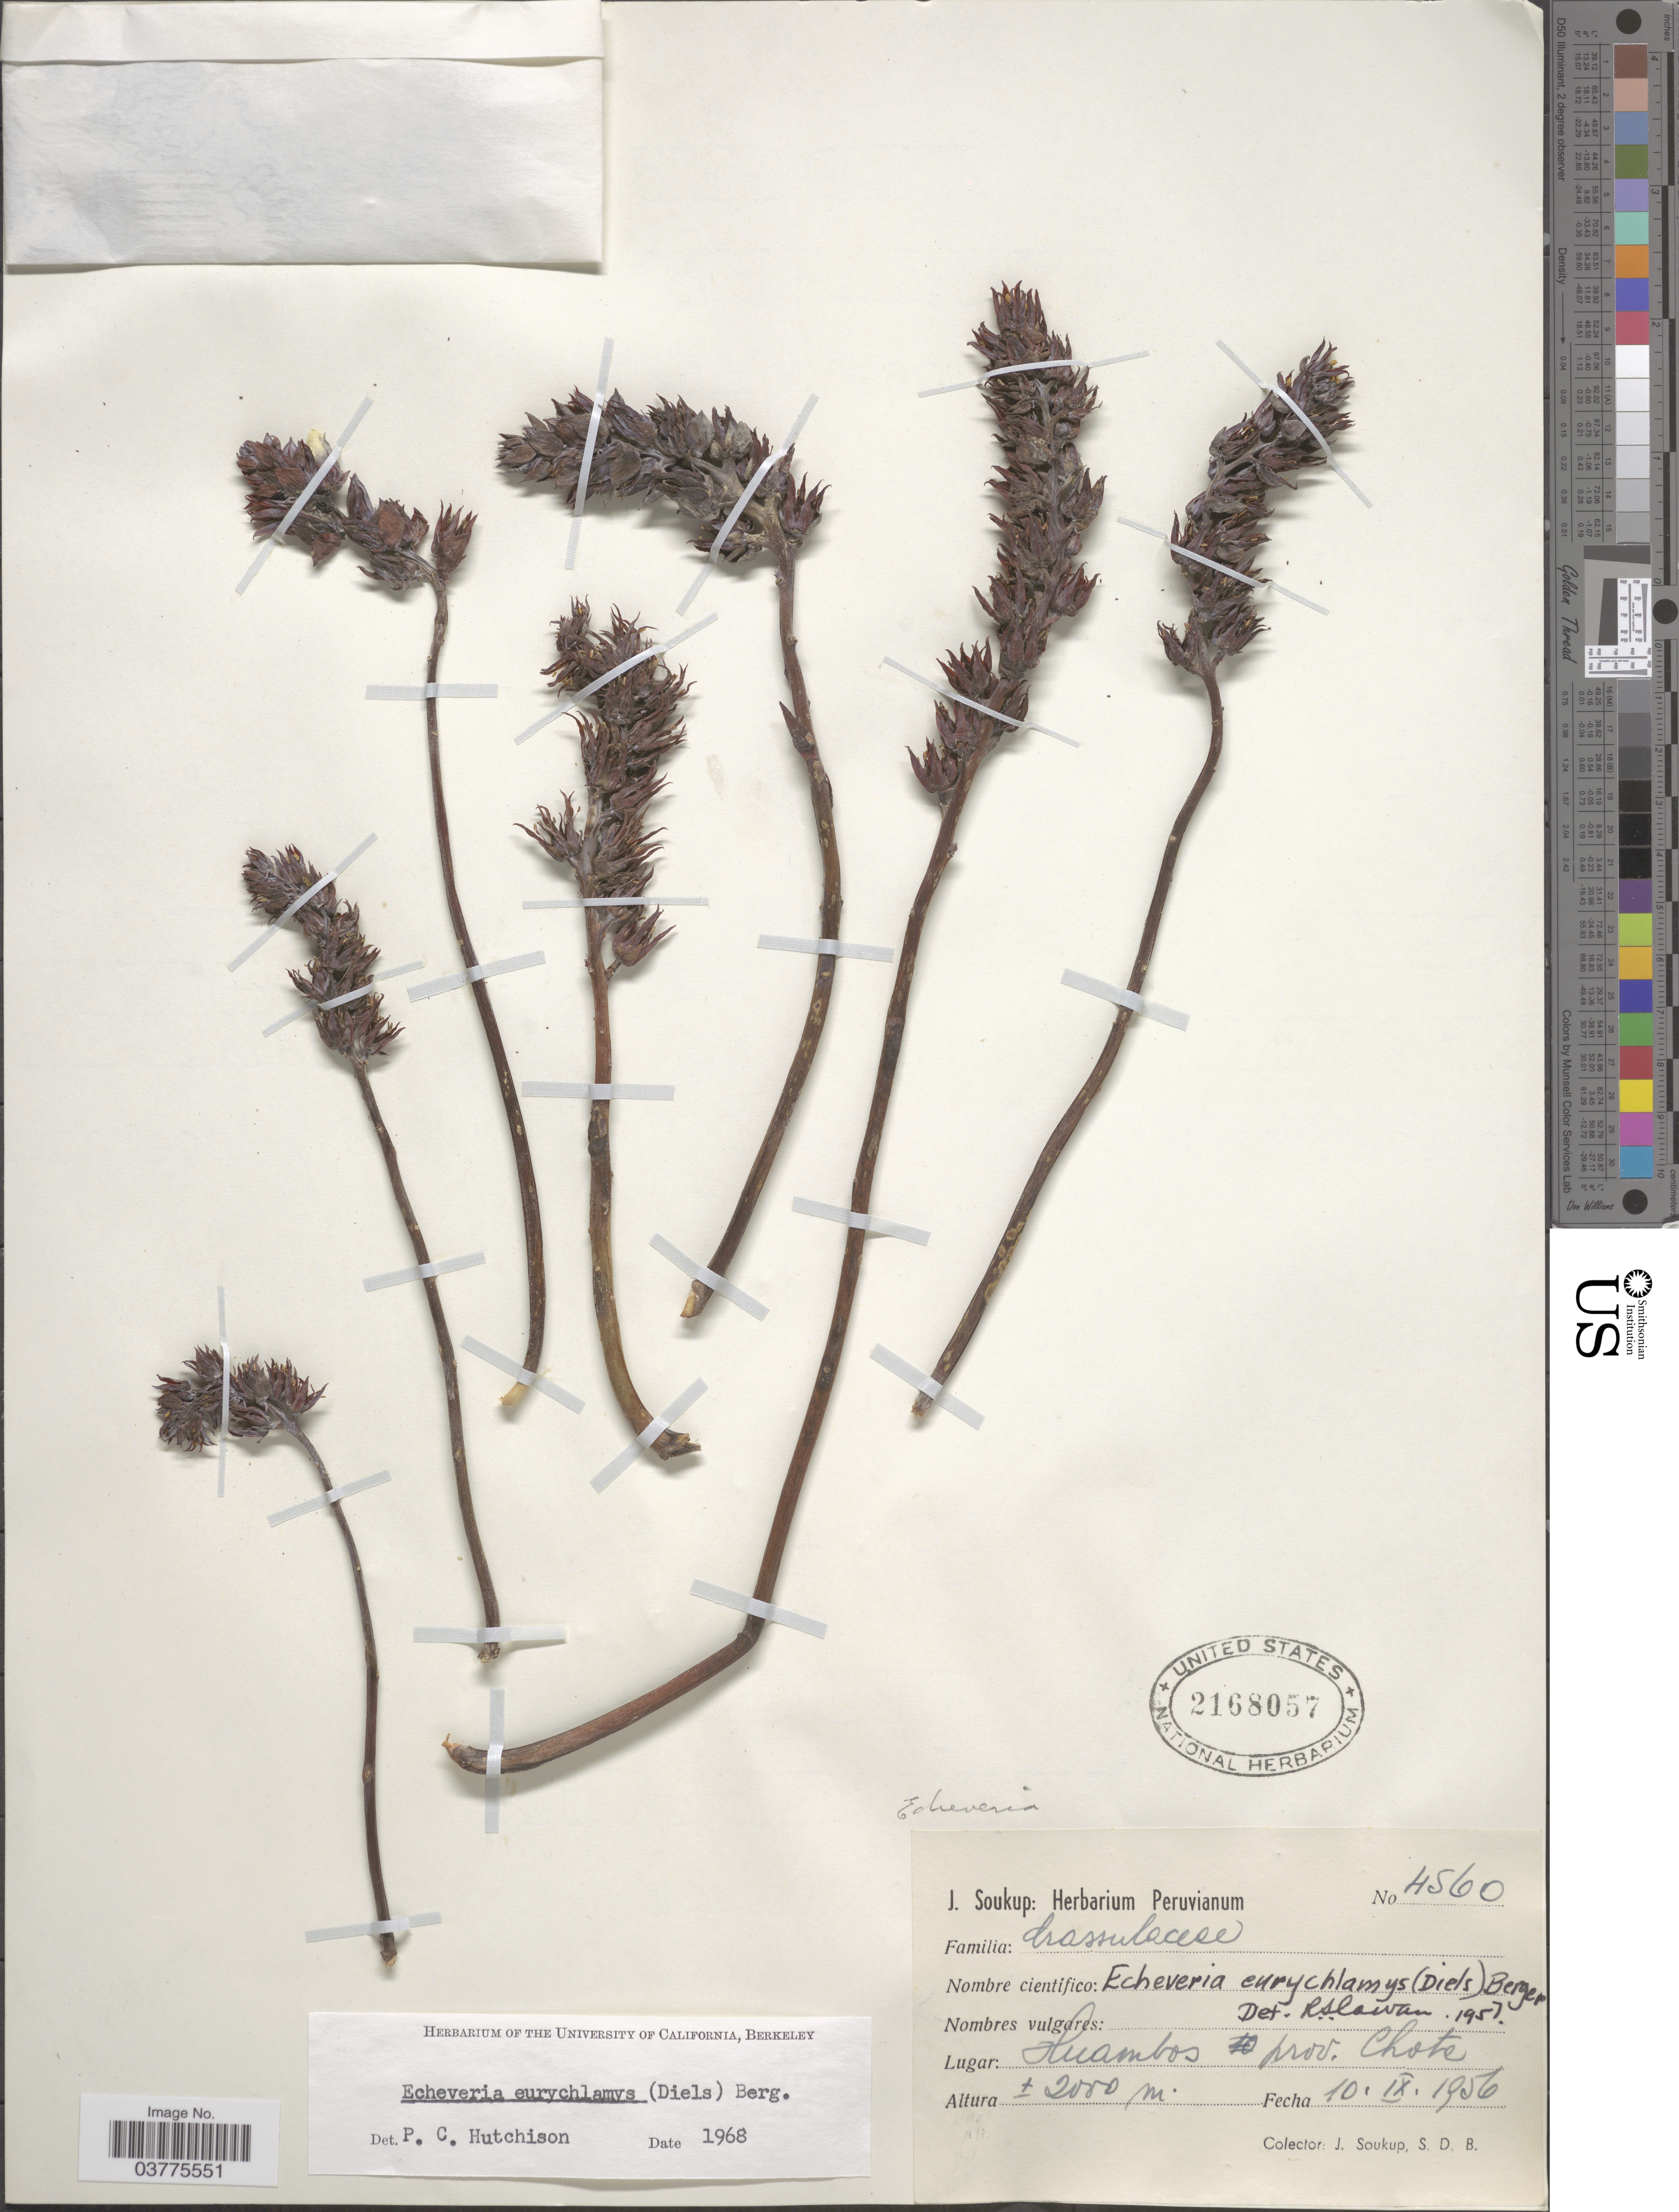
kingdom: Plantae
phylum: Tracheophyta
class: Magnoliopsida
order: Saxifragales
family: Crassulaceae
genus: Echeveria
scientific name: Echeveria eurychlamys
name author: (Diels) A. Berger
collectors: J. Soukup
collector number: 4560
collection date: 1956-09-10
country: Peru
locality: Huambos, prov. Chota.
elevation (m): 2000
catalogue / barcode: US 2168057